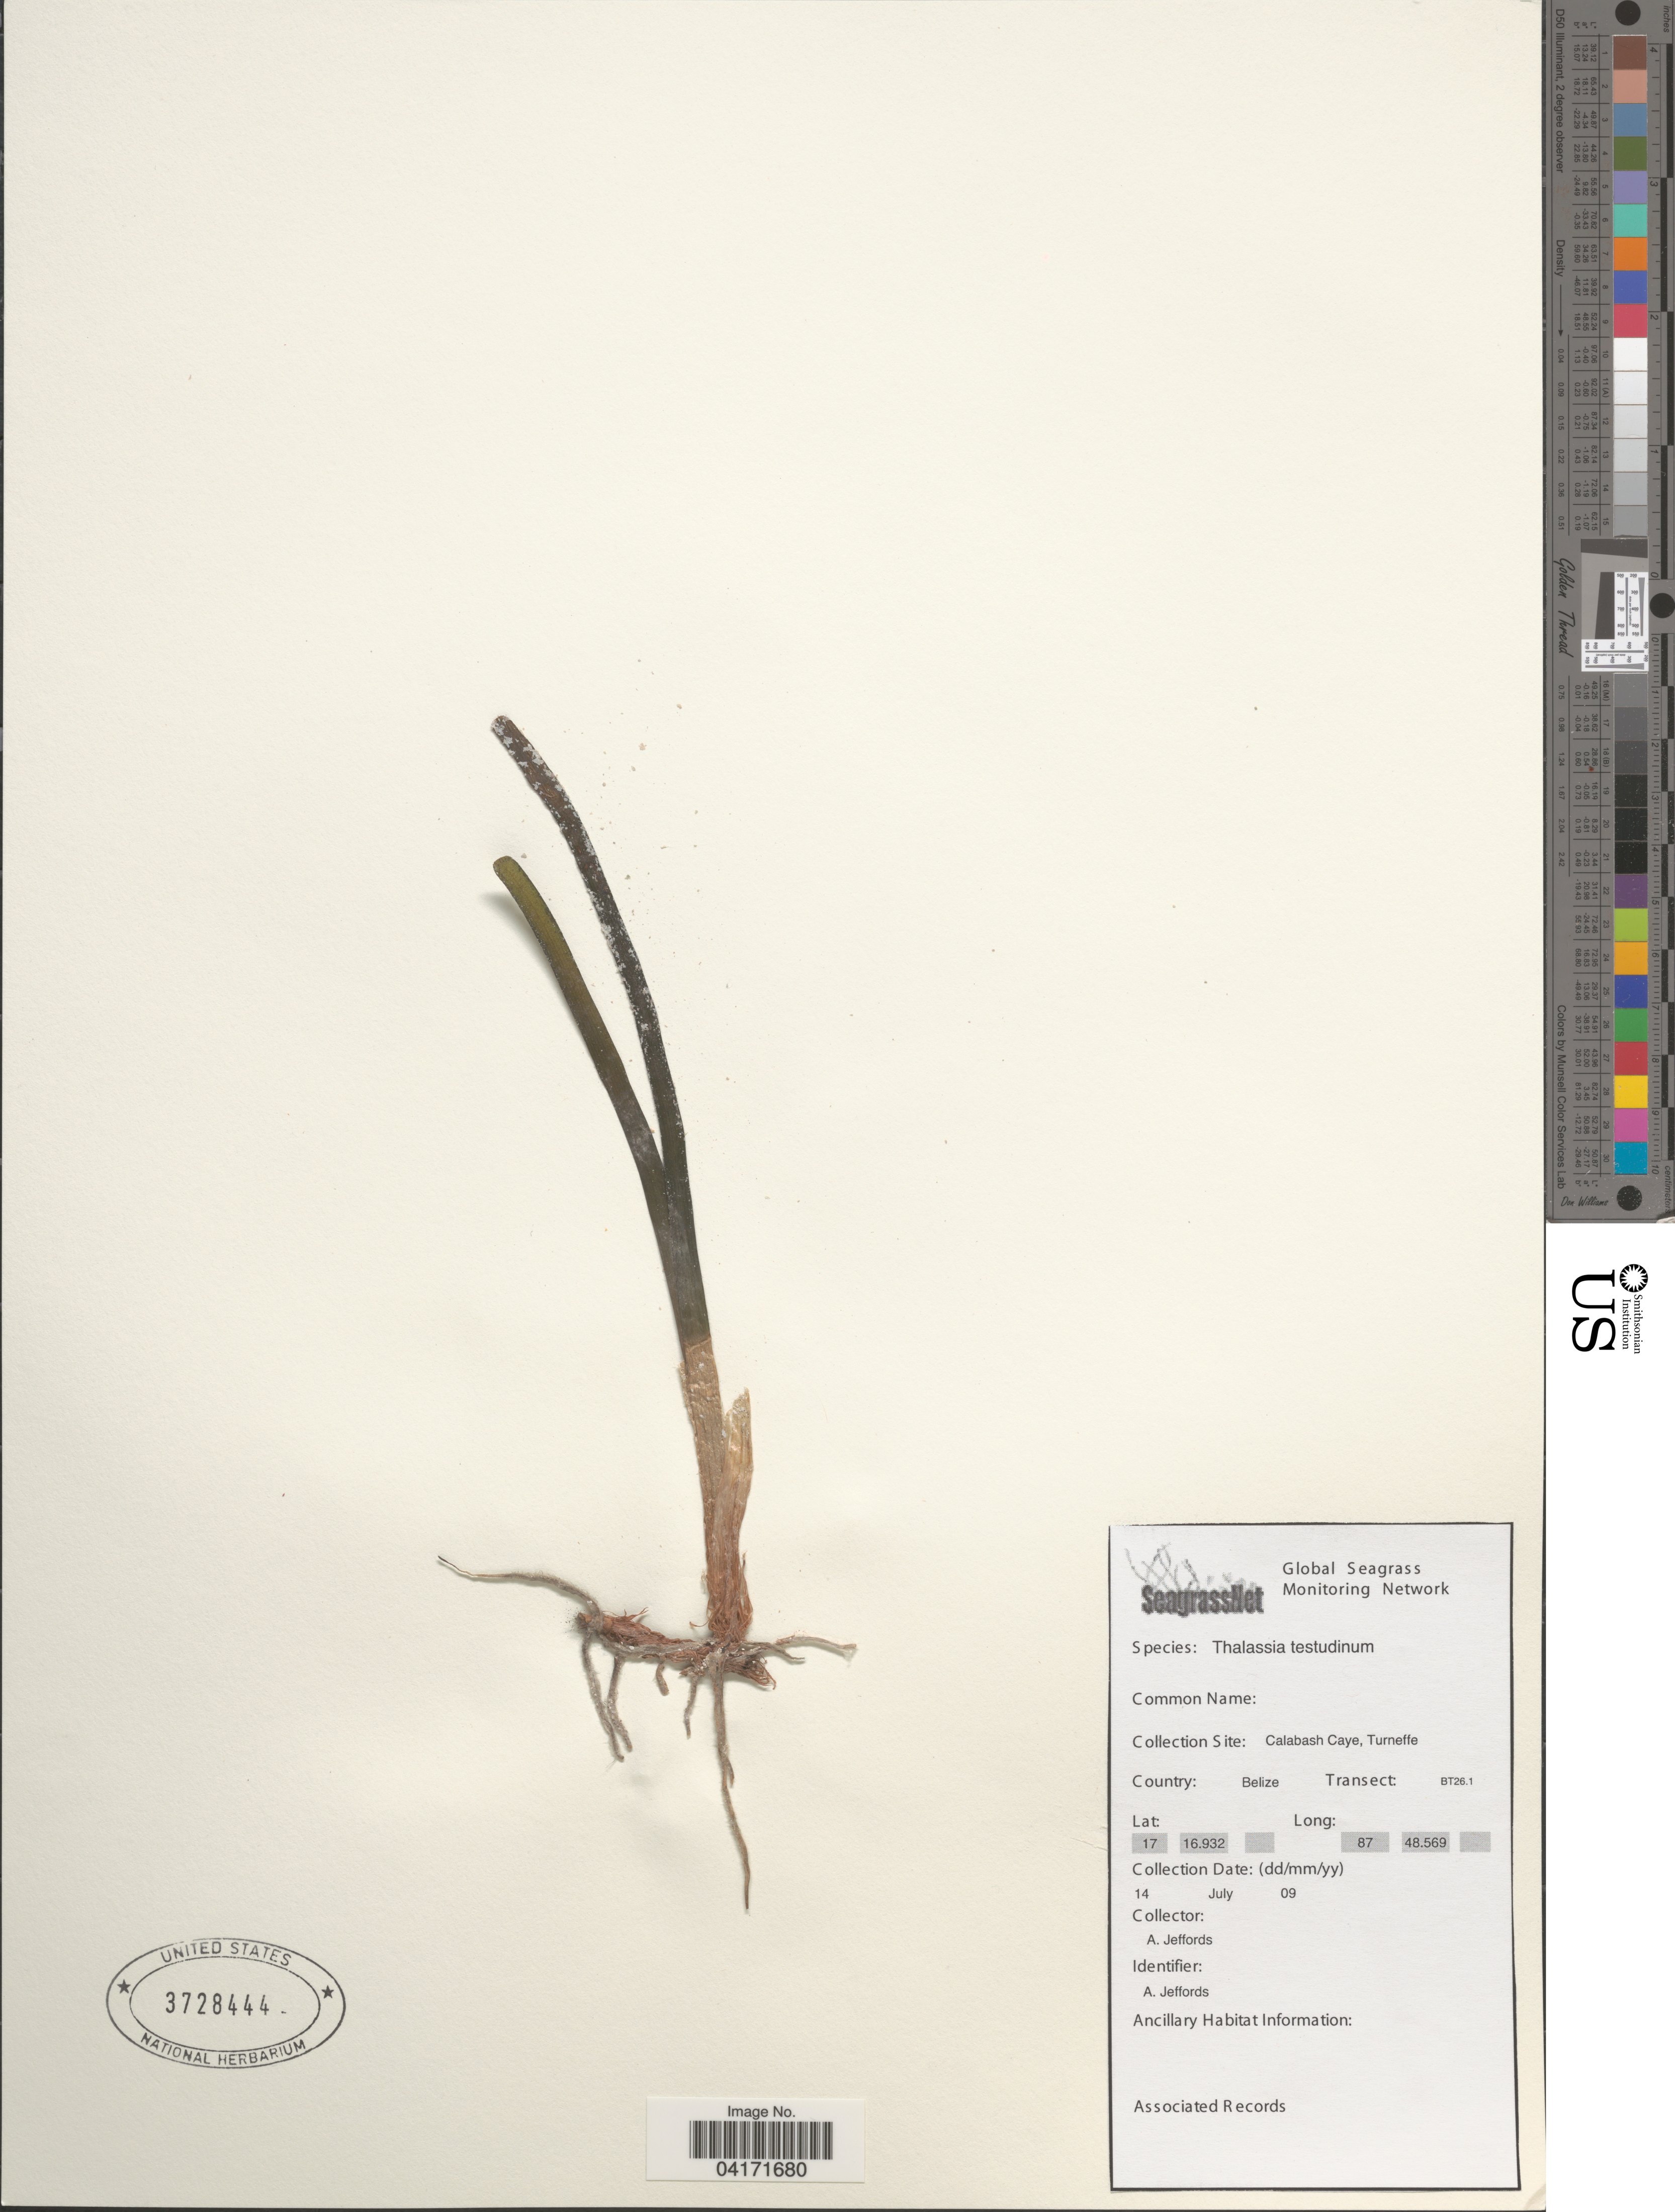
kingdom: Plantae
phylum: Tracheophyta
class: Liliopsida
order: Alismatales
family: Hydrocharitaceae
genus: Thalassia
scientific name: Thalassia testudinum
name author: Banks & Sol. ex K.D. Koenig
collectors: A. Jeffords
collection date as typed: Transcribed d/m/y: 14/7/9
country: Belize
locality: Calabash Caye, Turneffe. Transect: BT26.1.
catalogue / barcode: US 3728444